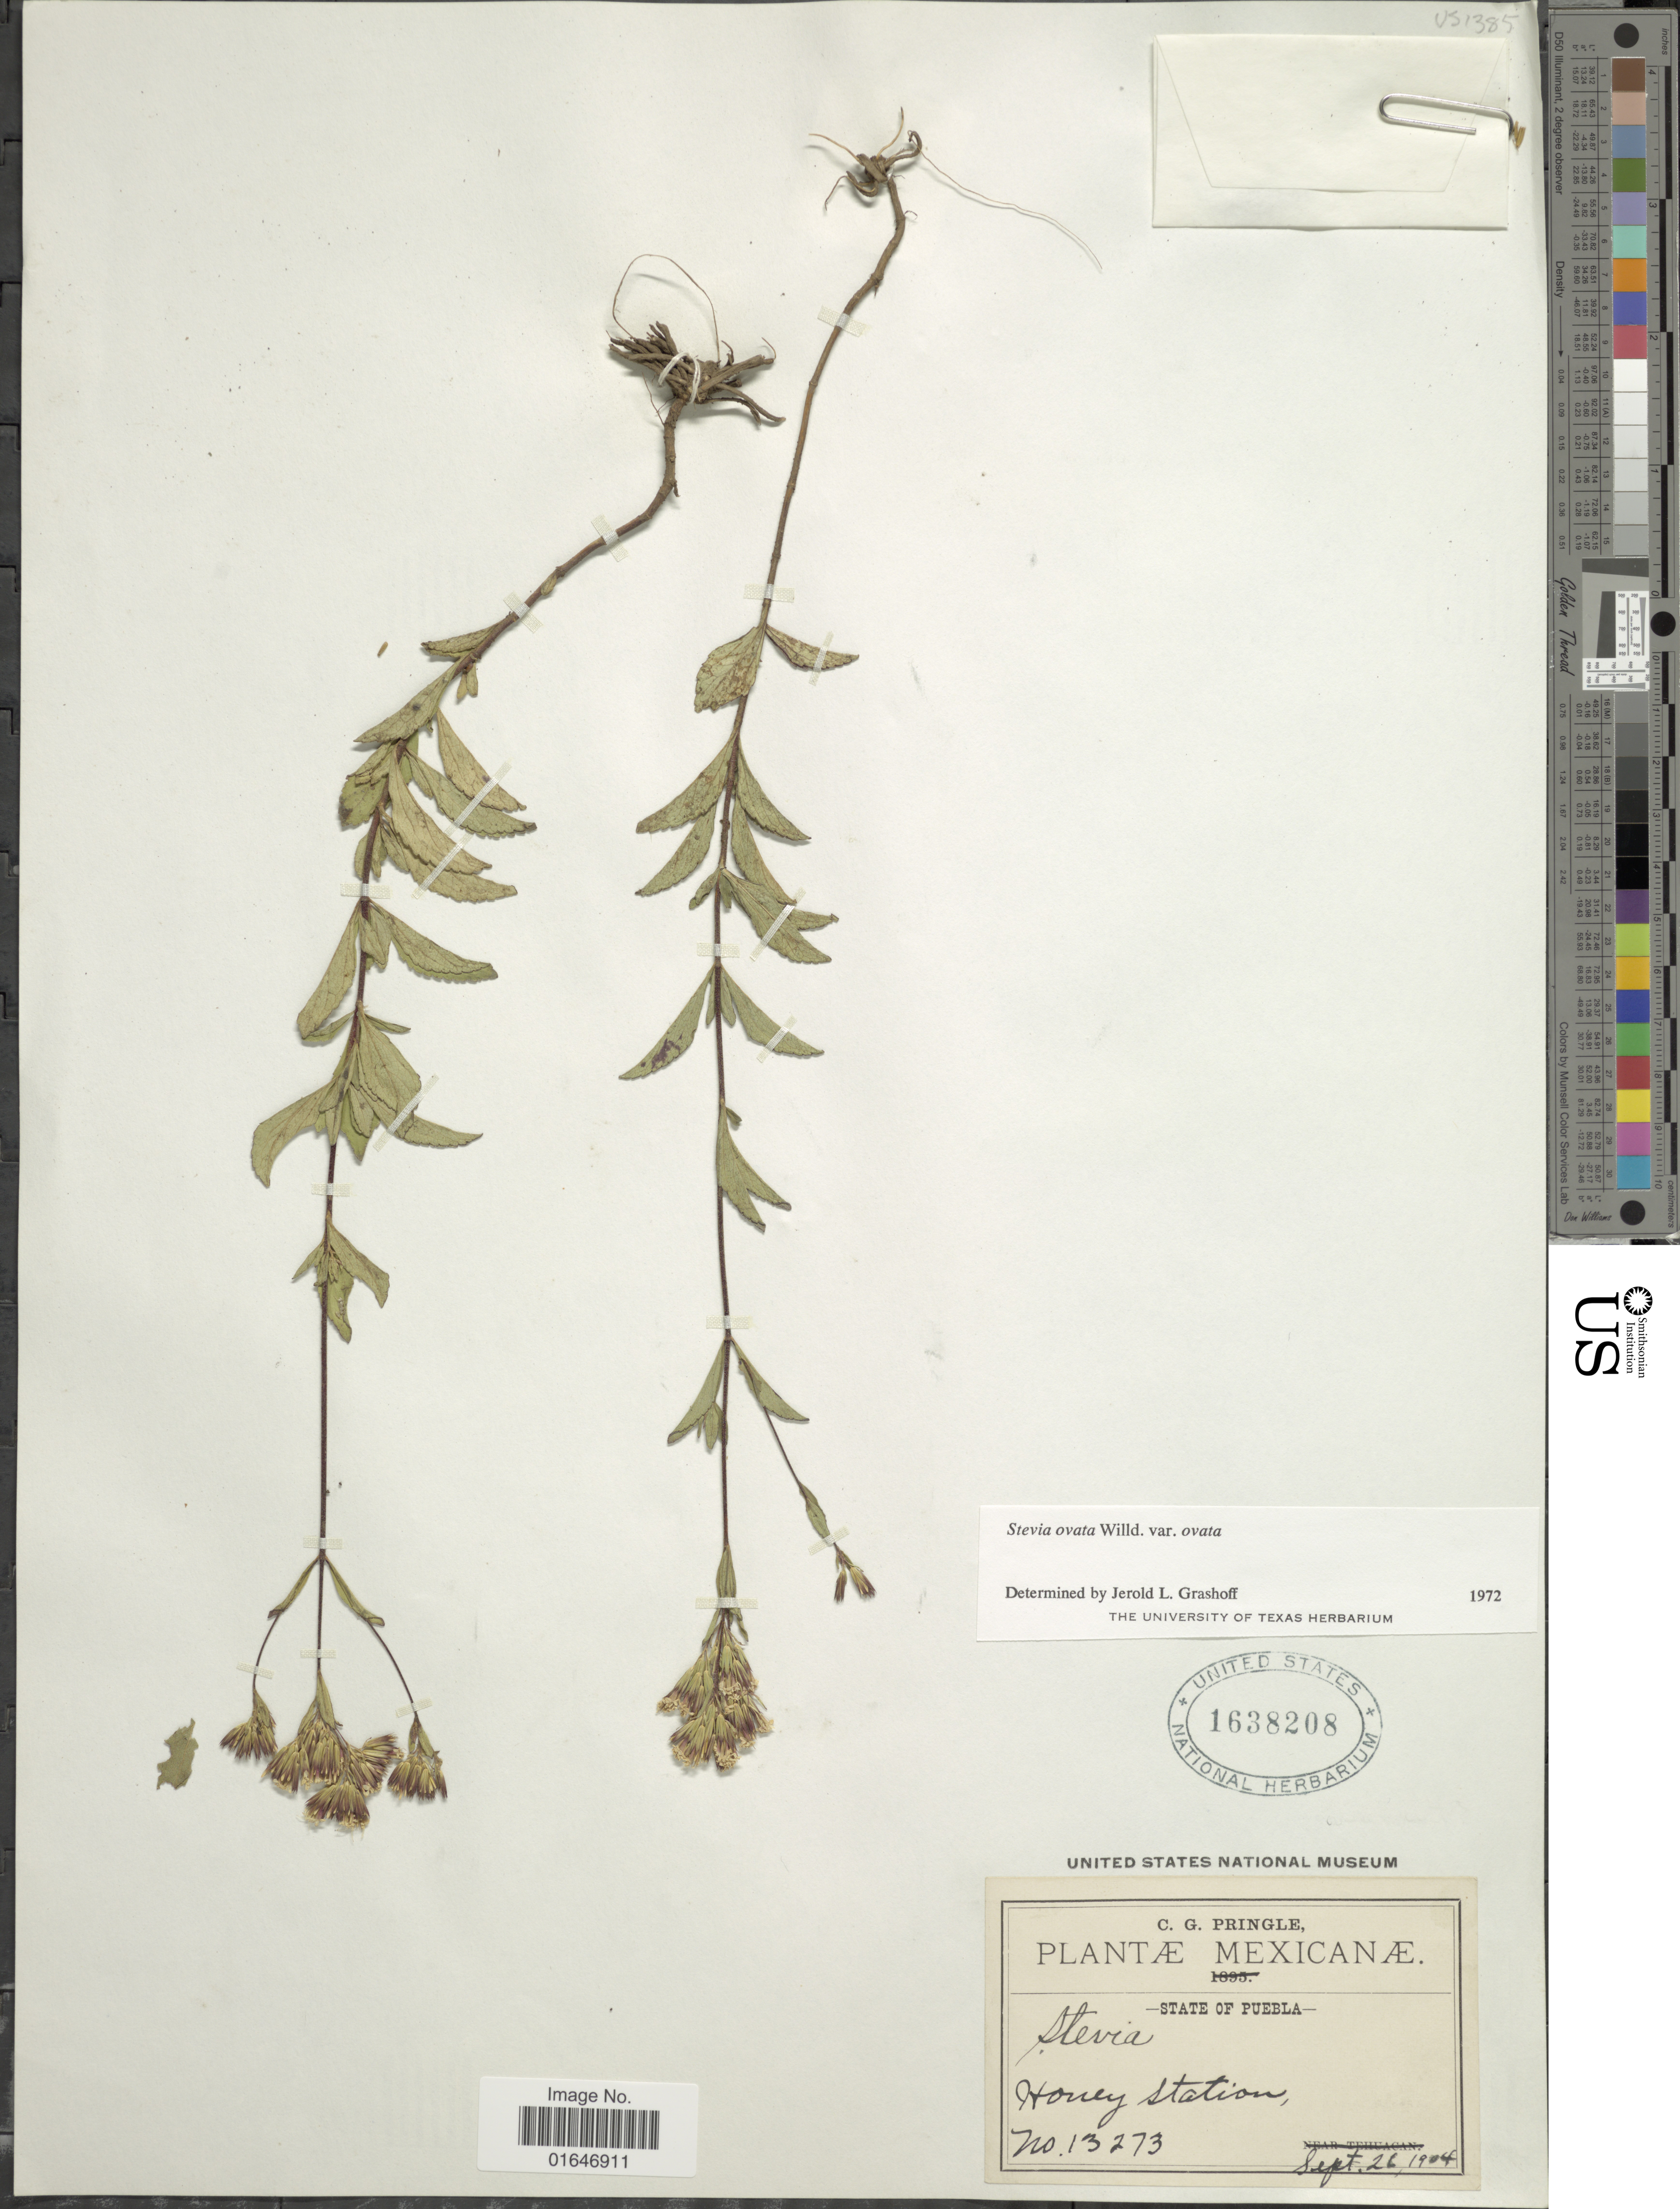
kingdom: Plantae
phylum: Tracheophyta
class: Magnoliopsida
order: Asterales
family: Asteraceae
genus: Stevia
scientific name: Stevia ovata var. ovata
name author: Willd.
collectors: C. G. Pringle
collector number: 13273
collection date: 1904-09-26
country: Mexico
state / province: Puebla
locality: Honey station.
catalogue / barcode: US 1638208